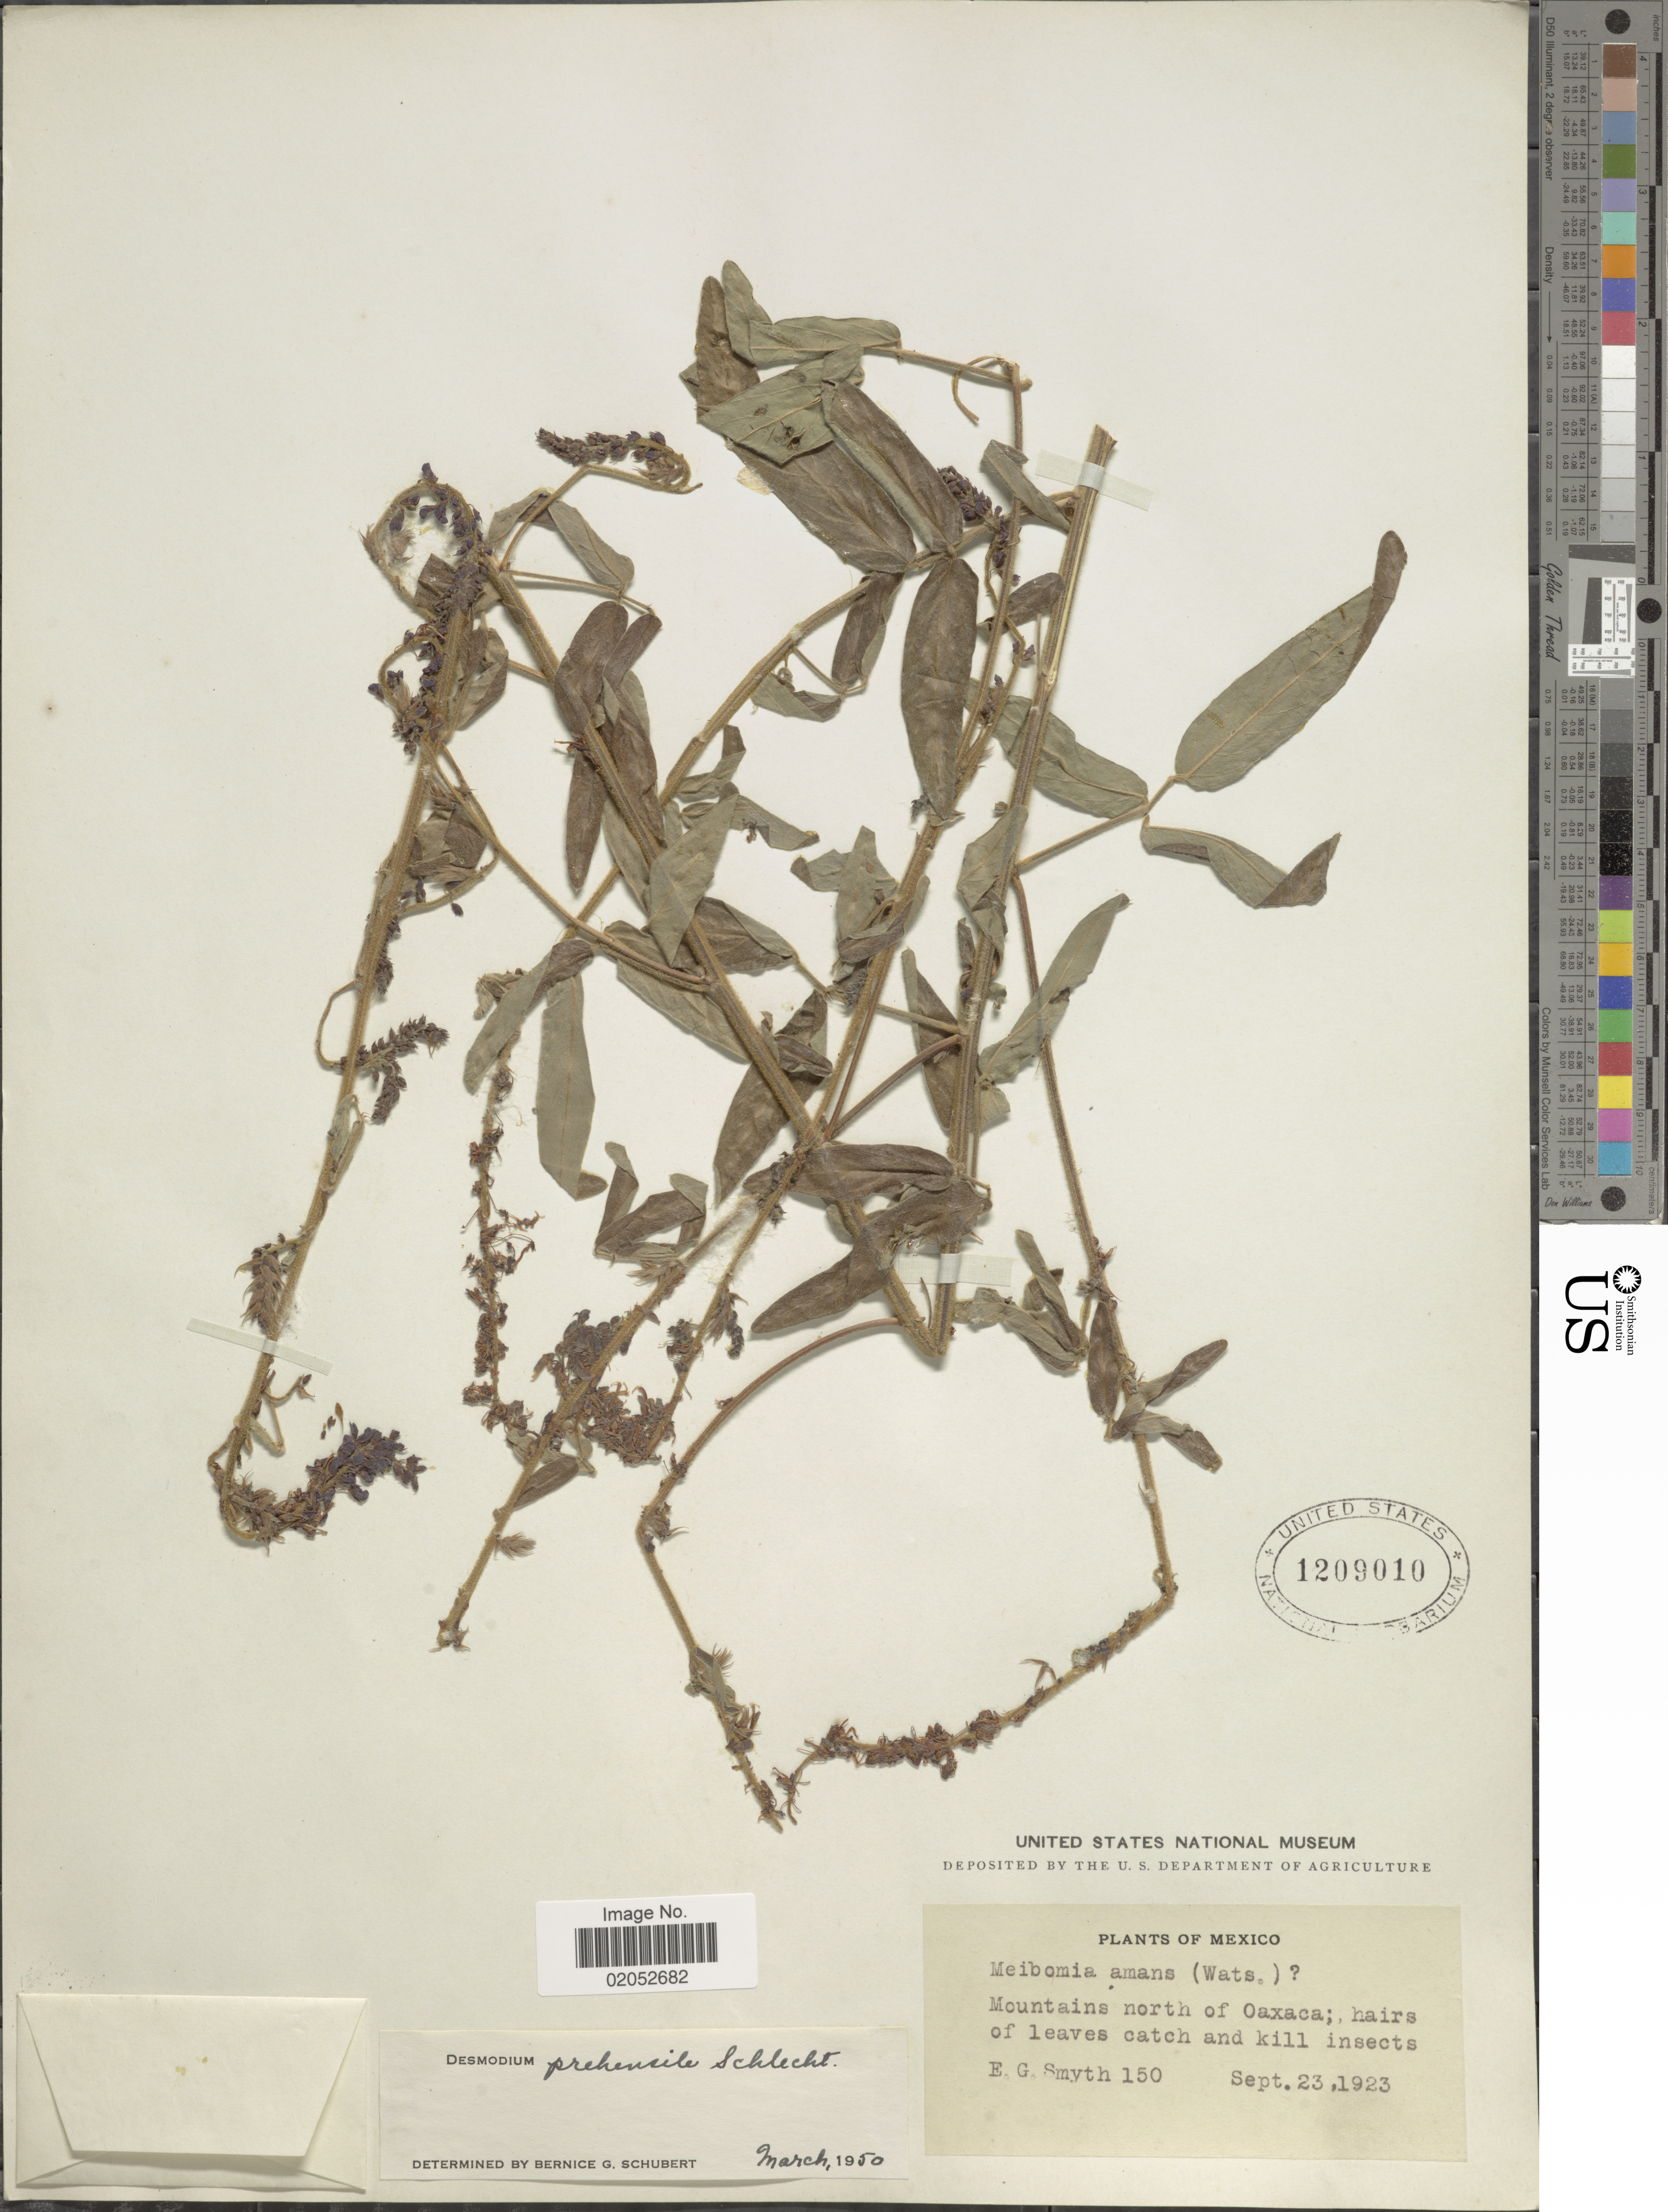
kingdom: Plantae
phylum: Tracheophyta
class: Magnoliopsida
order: Fabales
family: Fabaceae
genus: Desmodium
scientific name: Desmodium prehensile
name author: Schltdl.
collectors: E. Smyth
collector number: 150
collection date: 1923-09-23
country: Mexico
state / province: Oaxaca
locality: Mountains north of Oaxaca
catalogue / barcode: US 1209010